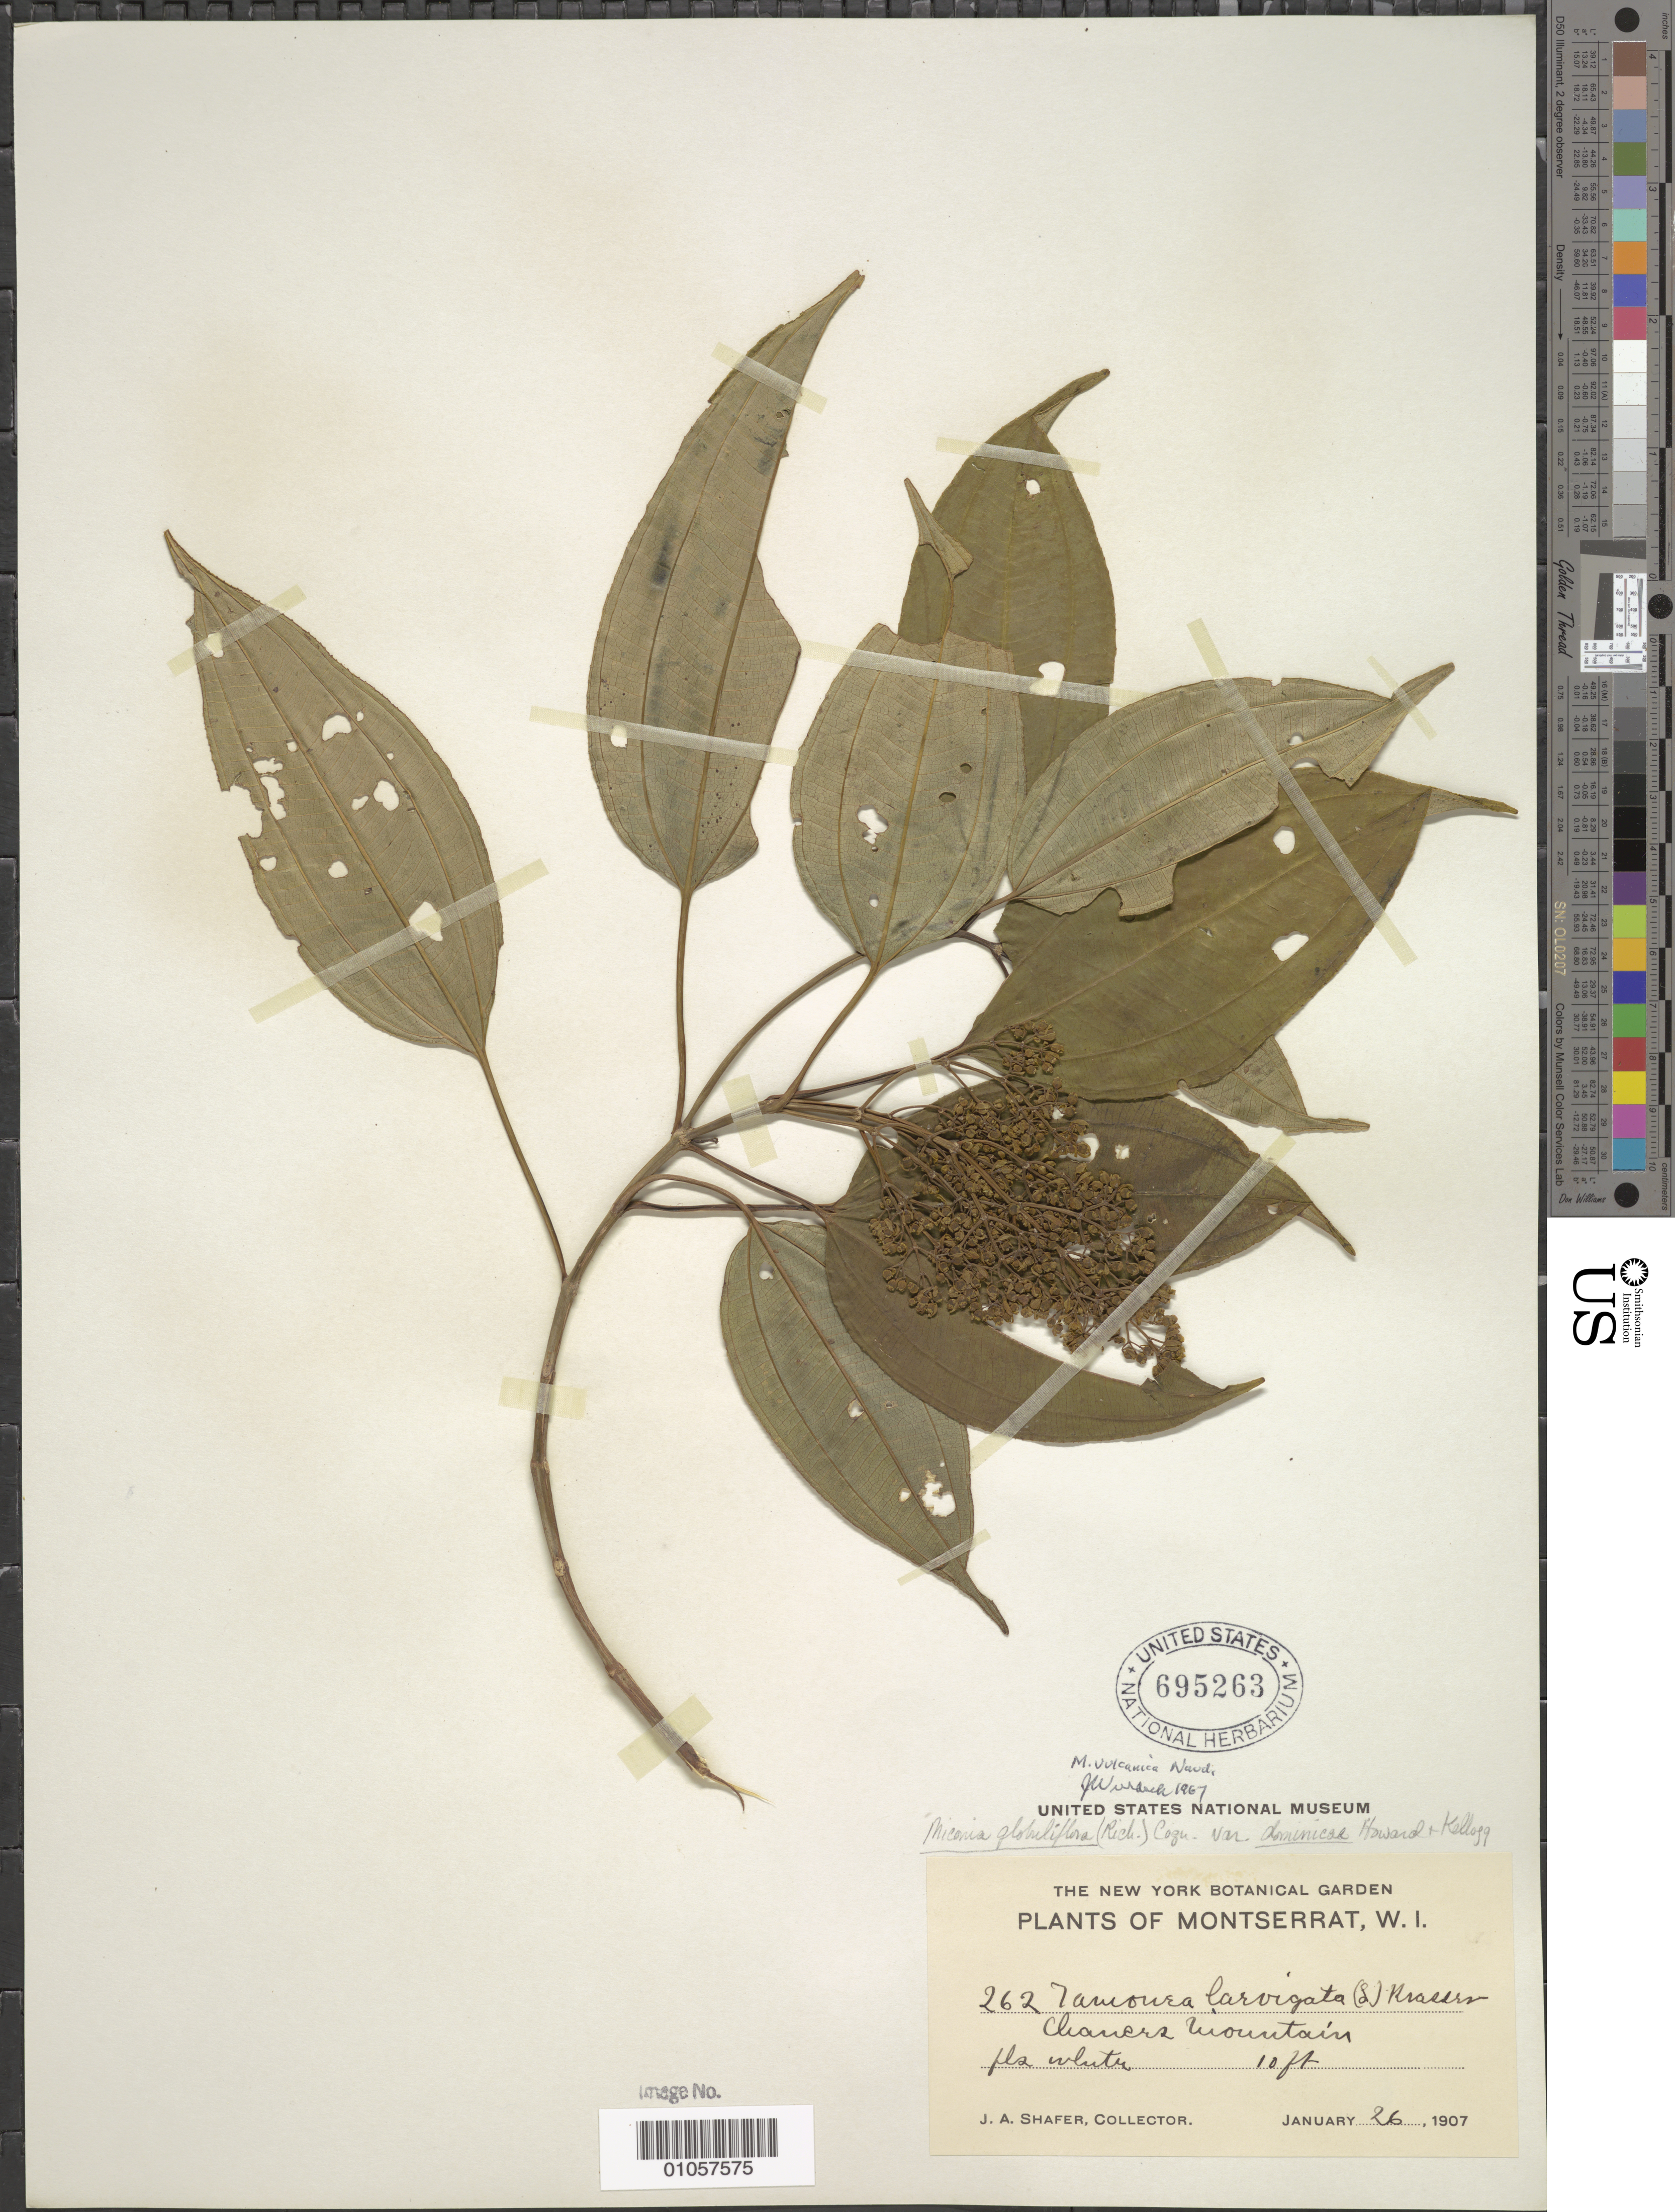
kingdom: Plantae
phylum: Tracheophyta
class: Magnoliopsida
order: Myrtales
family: Melastomataceae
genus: Miconia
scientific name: Miconia globuliflora var. dominicae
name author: R.A. Howard & E.A. Kellogg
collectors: J. A. Shafer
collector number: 2627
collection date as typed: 26 Jan 1907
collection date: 1907-01-26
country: Montserrat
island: Montserrat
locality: Chances Mountain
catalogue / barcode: US 695263